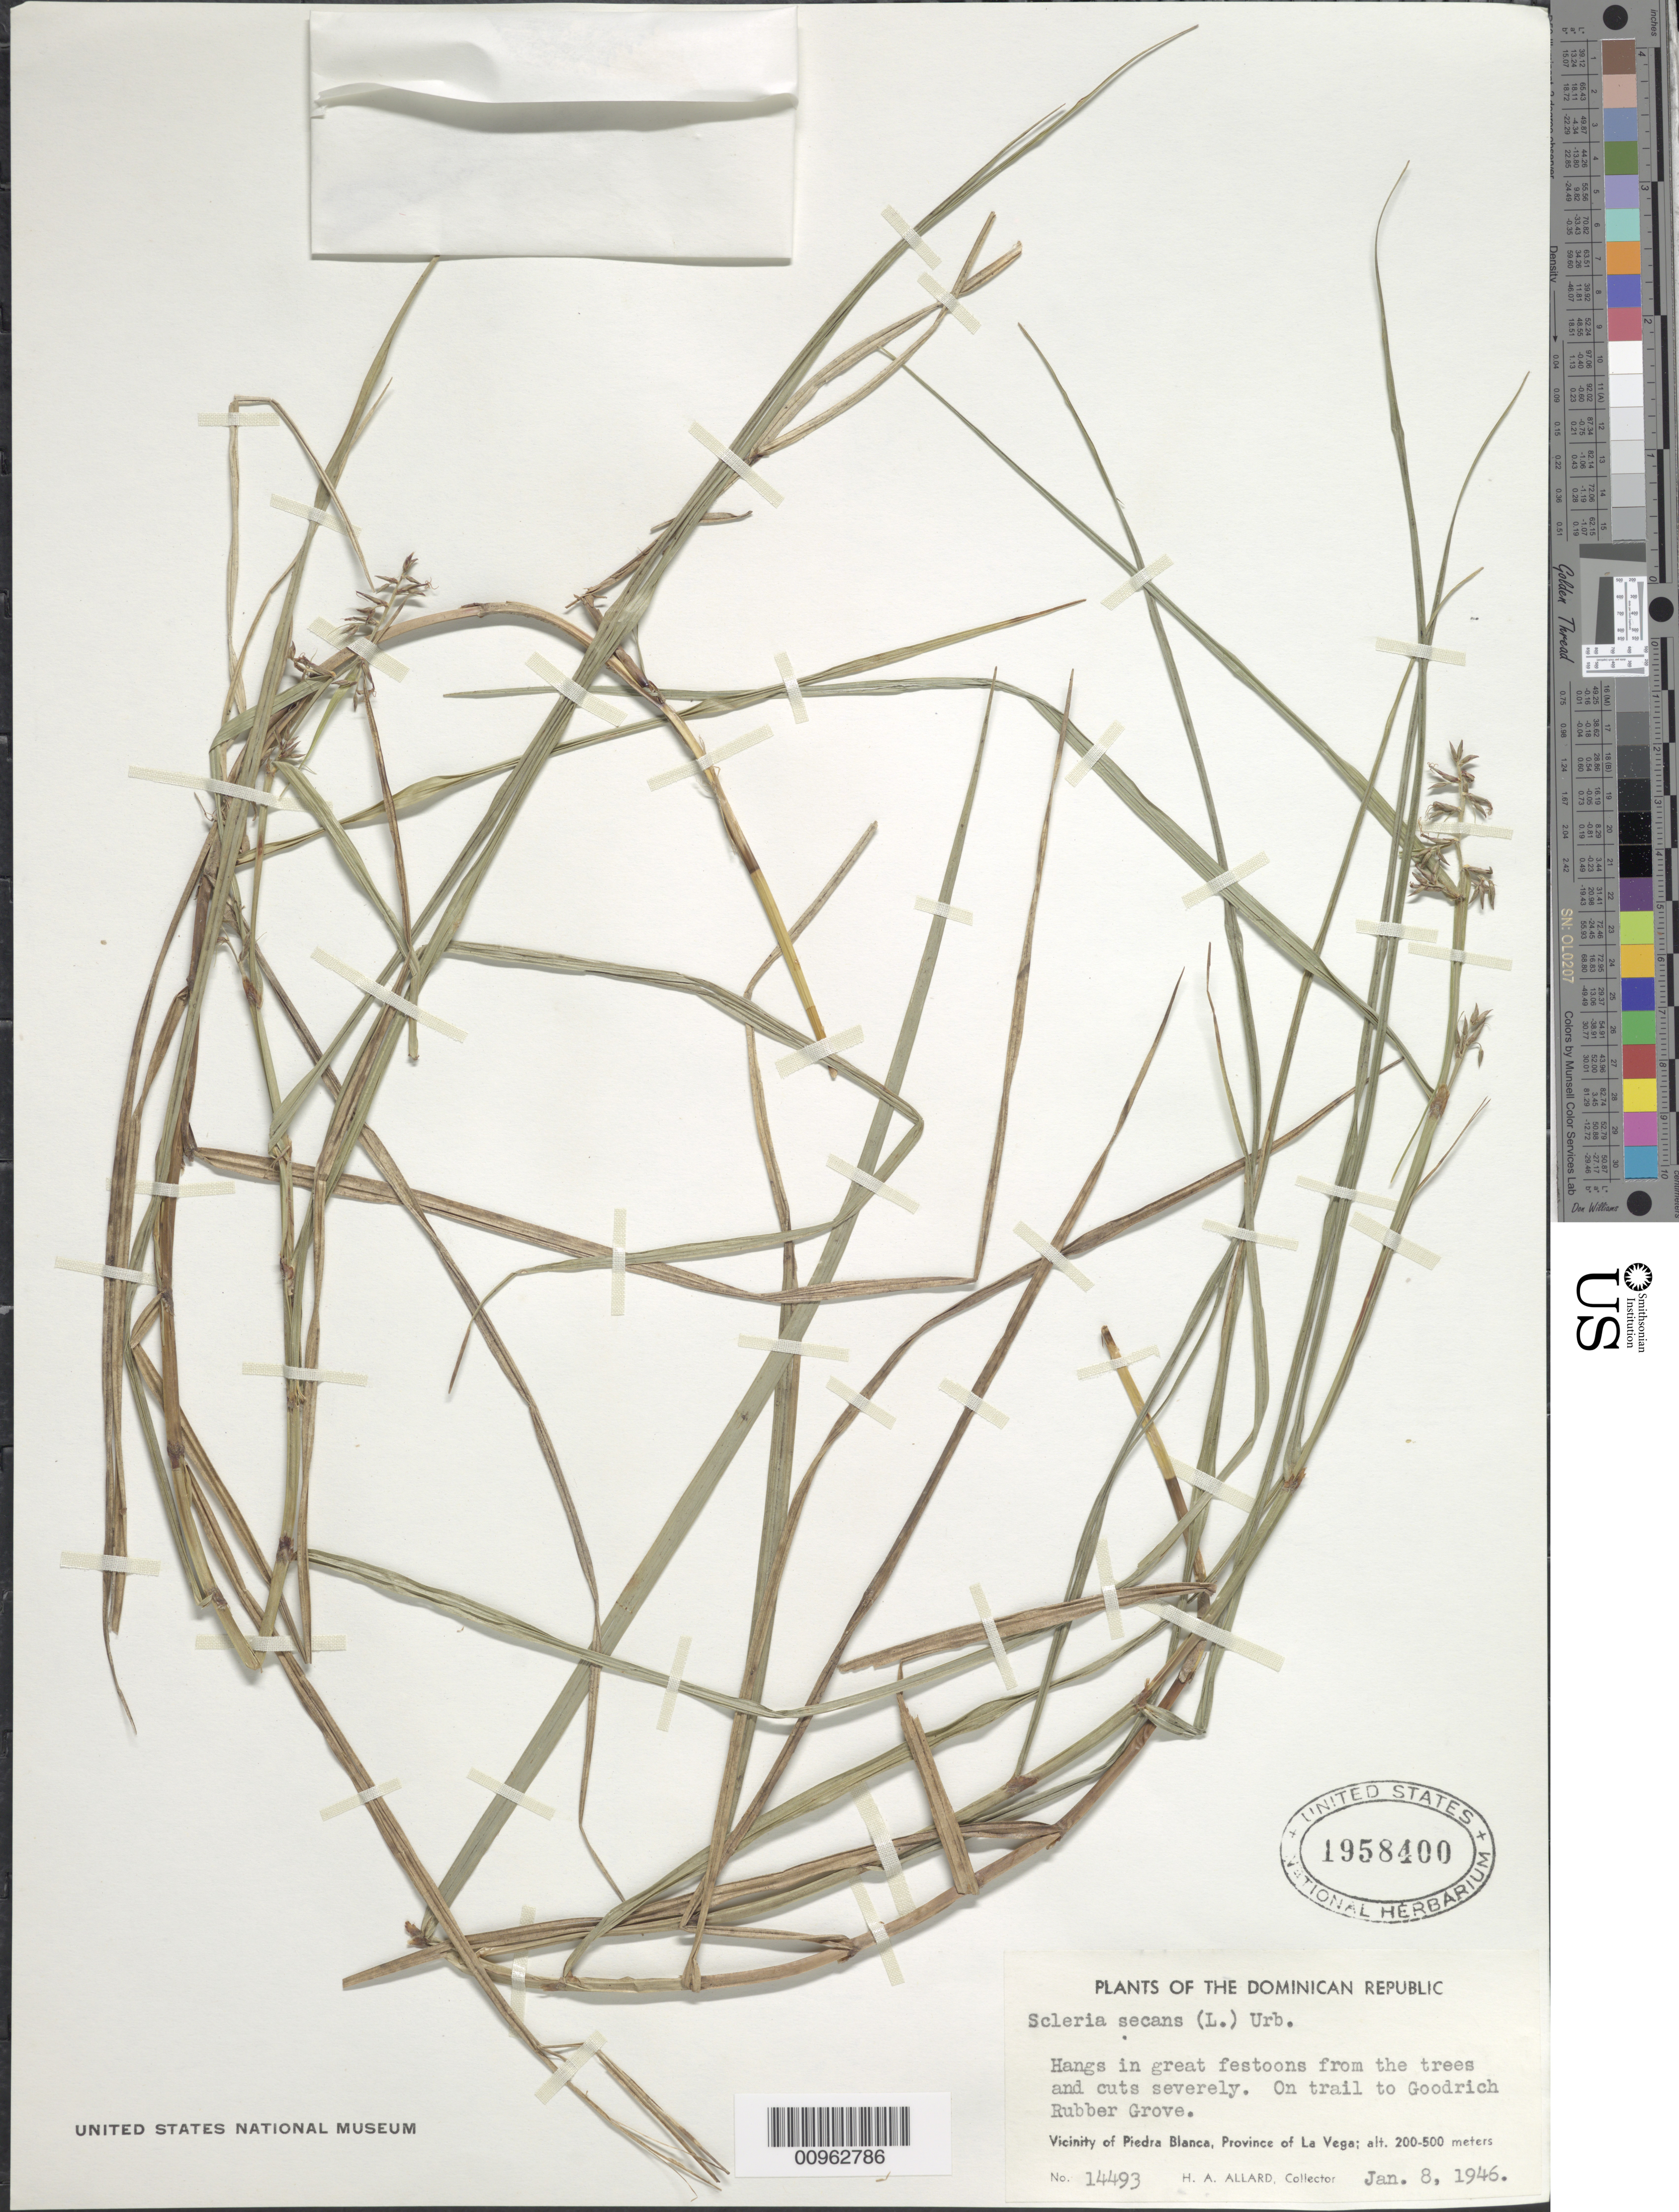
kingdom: Plantae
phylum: Tracheophyta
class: Liliopsida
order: Poales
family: Cyperaceae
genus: Scleria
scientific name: Scleria secans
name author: (L.) Urb.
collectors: H. A. Allard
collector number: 14493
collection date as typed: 08 Jan 1946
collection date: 1946-01-08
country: Dominican Republic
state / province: La Vega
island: Hispaniola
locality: Vicinity of Piedra Blanca, on trail to Goodrich Rubber Grove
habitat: Trees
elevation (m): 200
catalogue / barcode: US 1958400